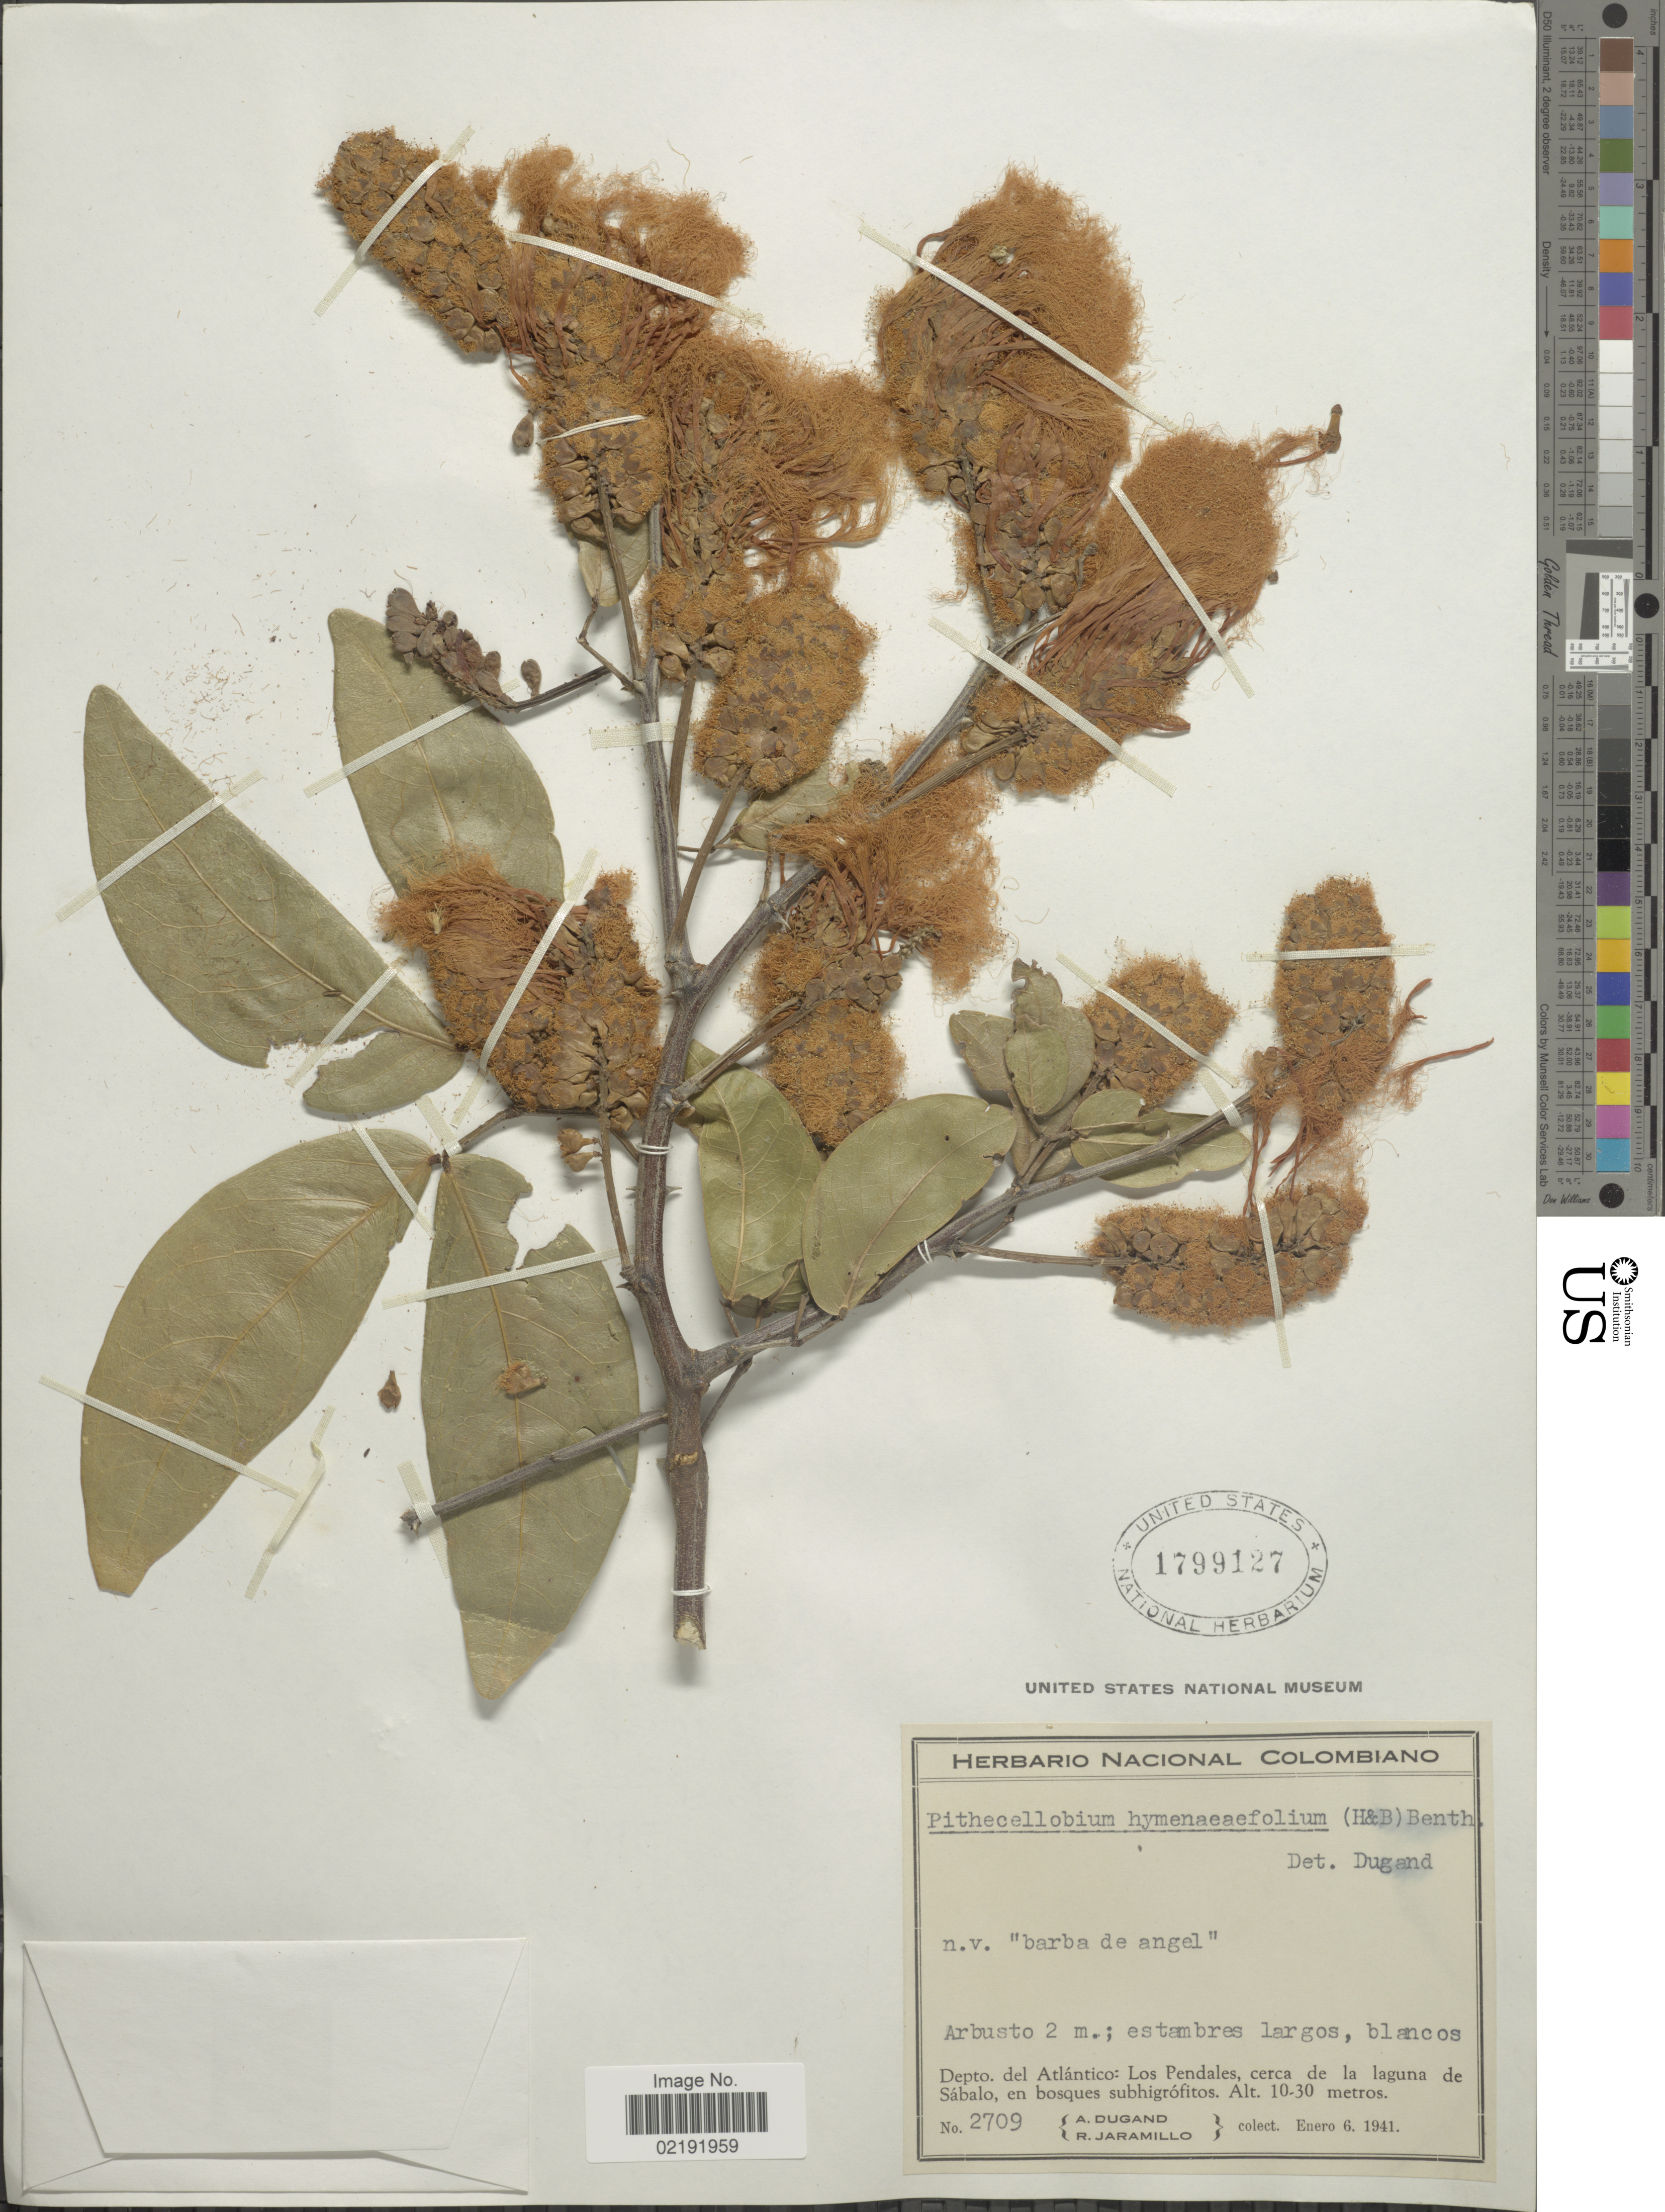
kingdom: Plantae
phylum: Tracheophyta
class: Magnoliopsida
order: Fabales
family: Fabaceae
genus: Pithecellobium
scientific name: Pithecellobium hymenaeifolium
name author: (Humb. & Bonpl. ex Willd.) Benth.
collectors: A. Dugand & R. Jaramillo M.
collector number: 2709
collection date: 1941-01-06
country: Colombia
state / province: Atlántico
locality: Depto. del Atlántico: Los Pendales, cerca de la laguna de Sábalo, en bosques subhigrófitos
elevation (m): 10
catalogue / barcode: US 1799127